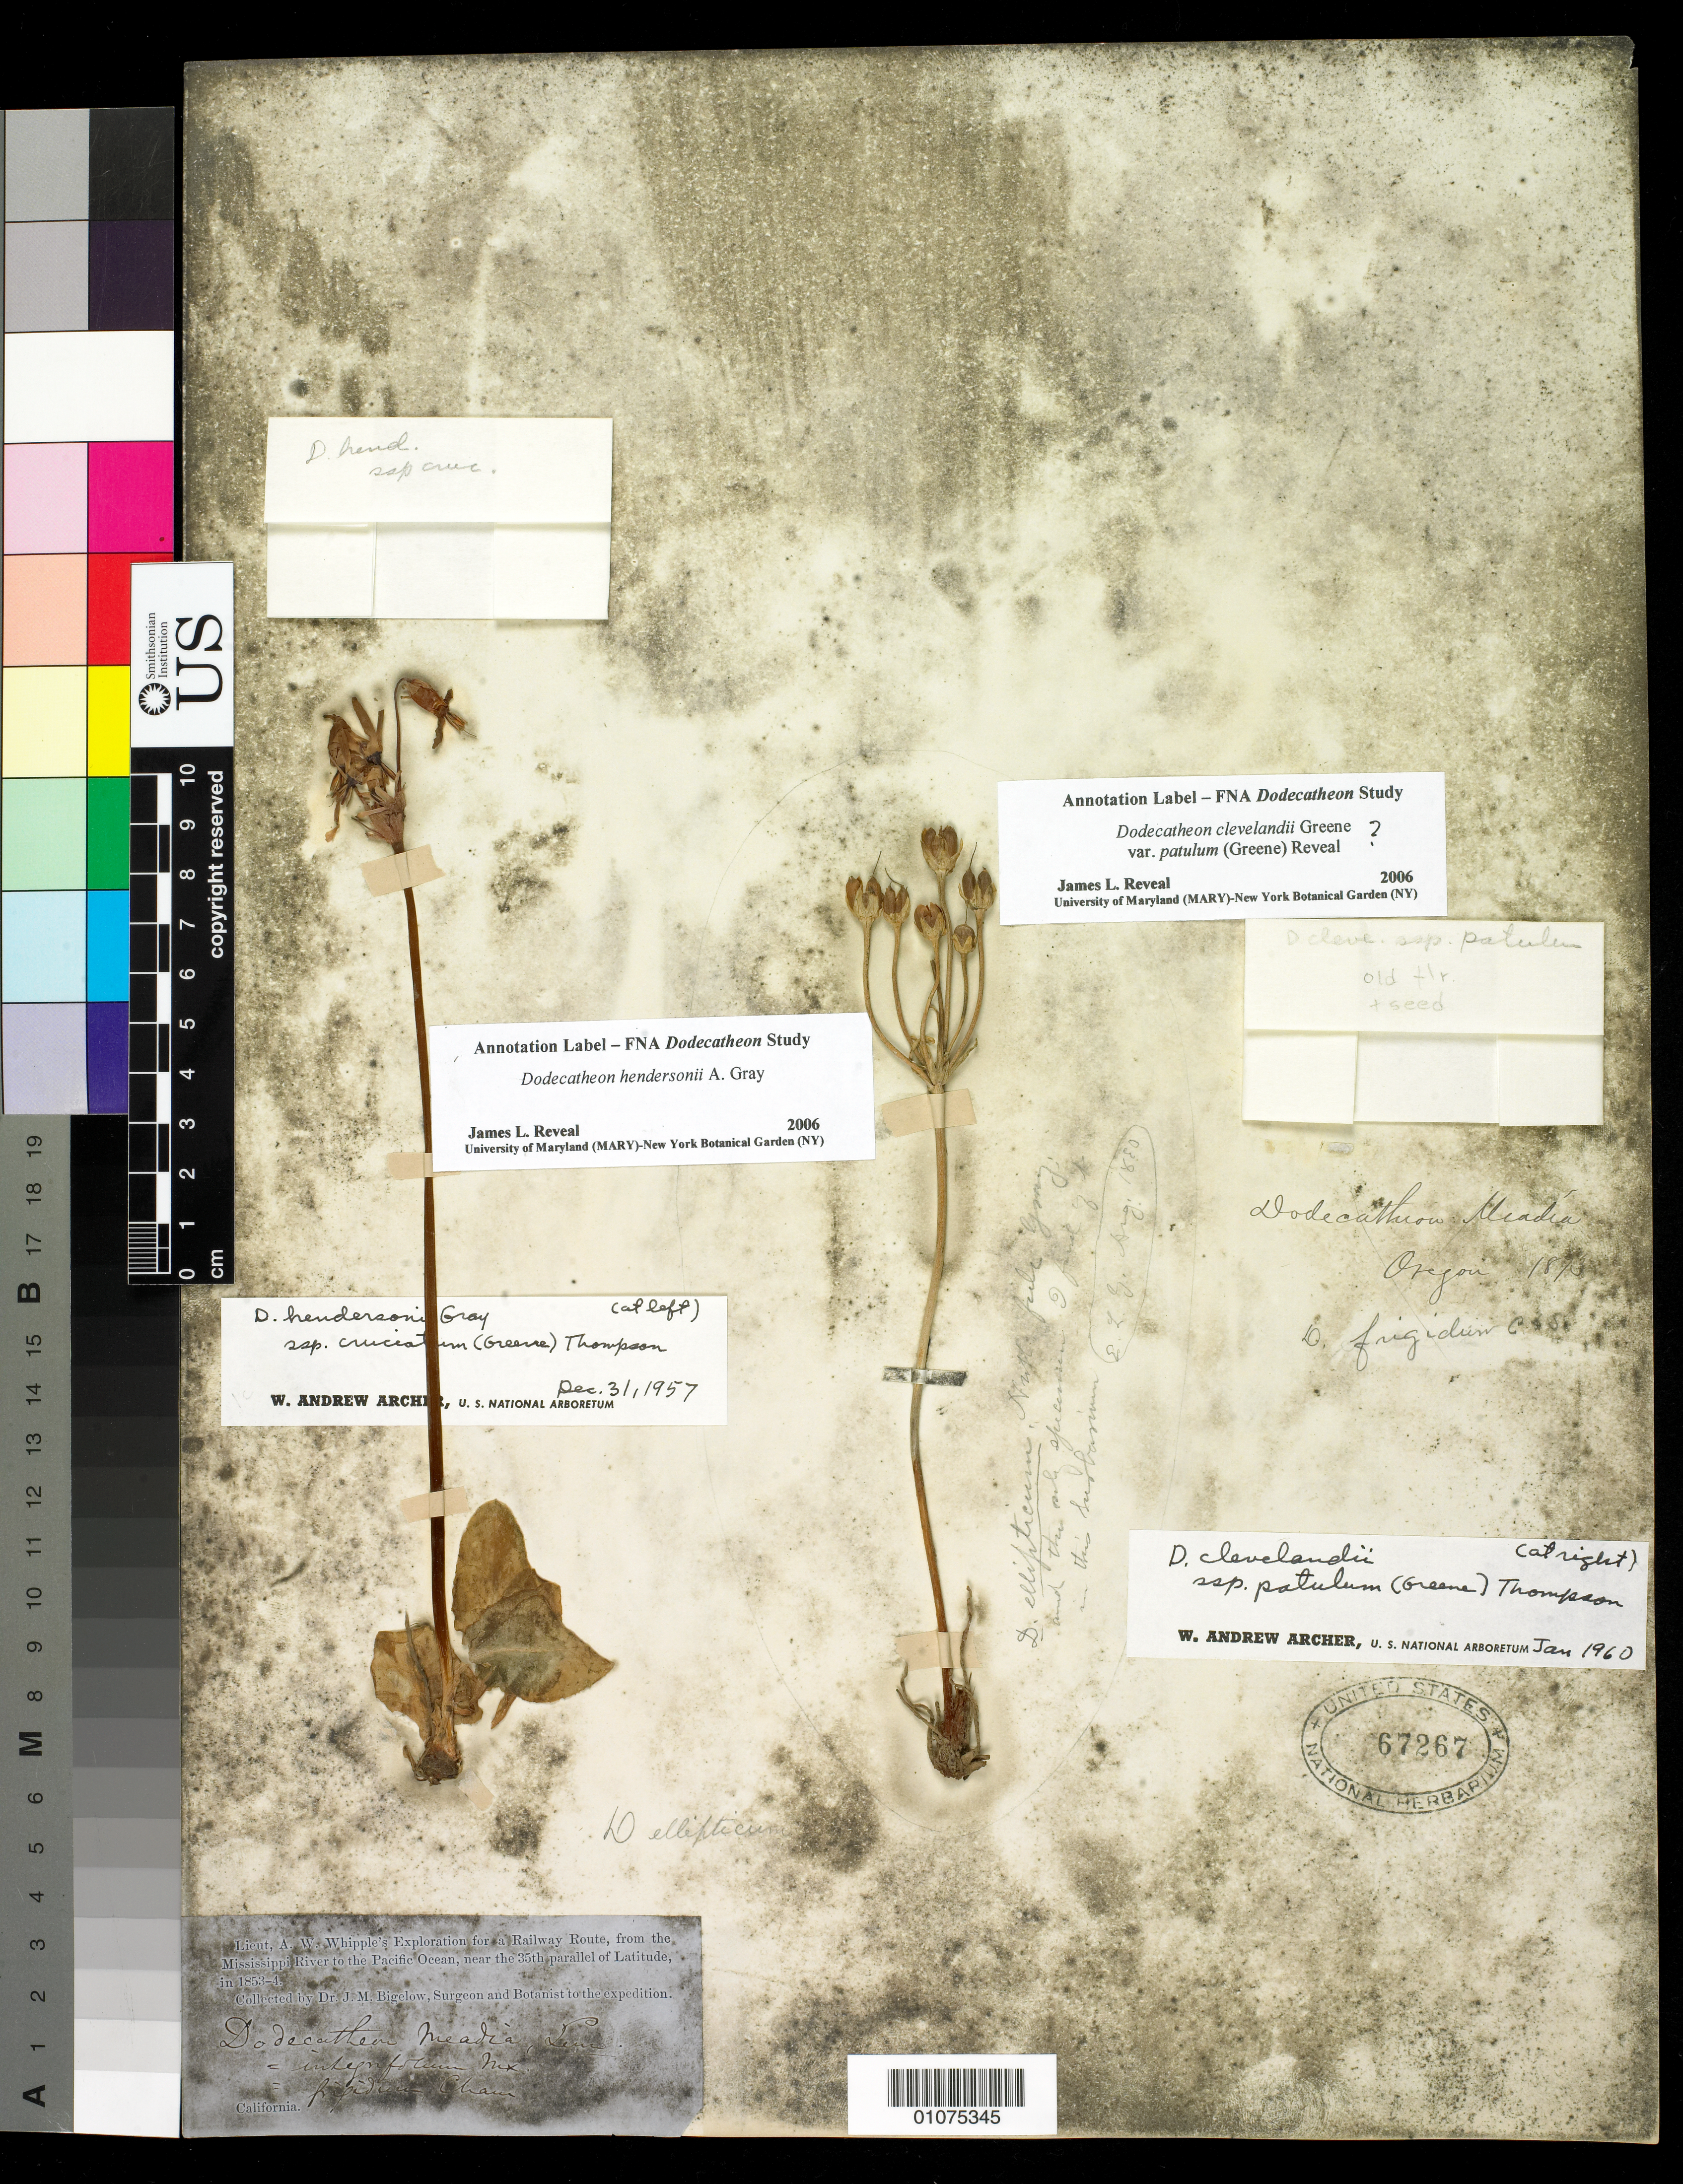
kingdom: Plantae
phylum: Tracheophyta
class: Magnoliopsida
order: Ericales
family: Primulaceae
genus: Dodecatheon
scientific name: Dodecatheon hendersonii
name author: A. Gray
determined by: Reveal, J. L.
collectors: J. M. Bigelow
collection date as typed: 1853 to -- --- 1854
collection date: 1853/1854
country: United States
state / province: California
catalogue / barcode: US 67267